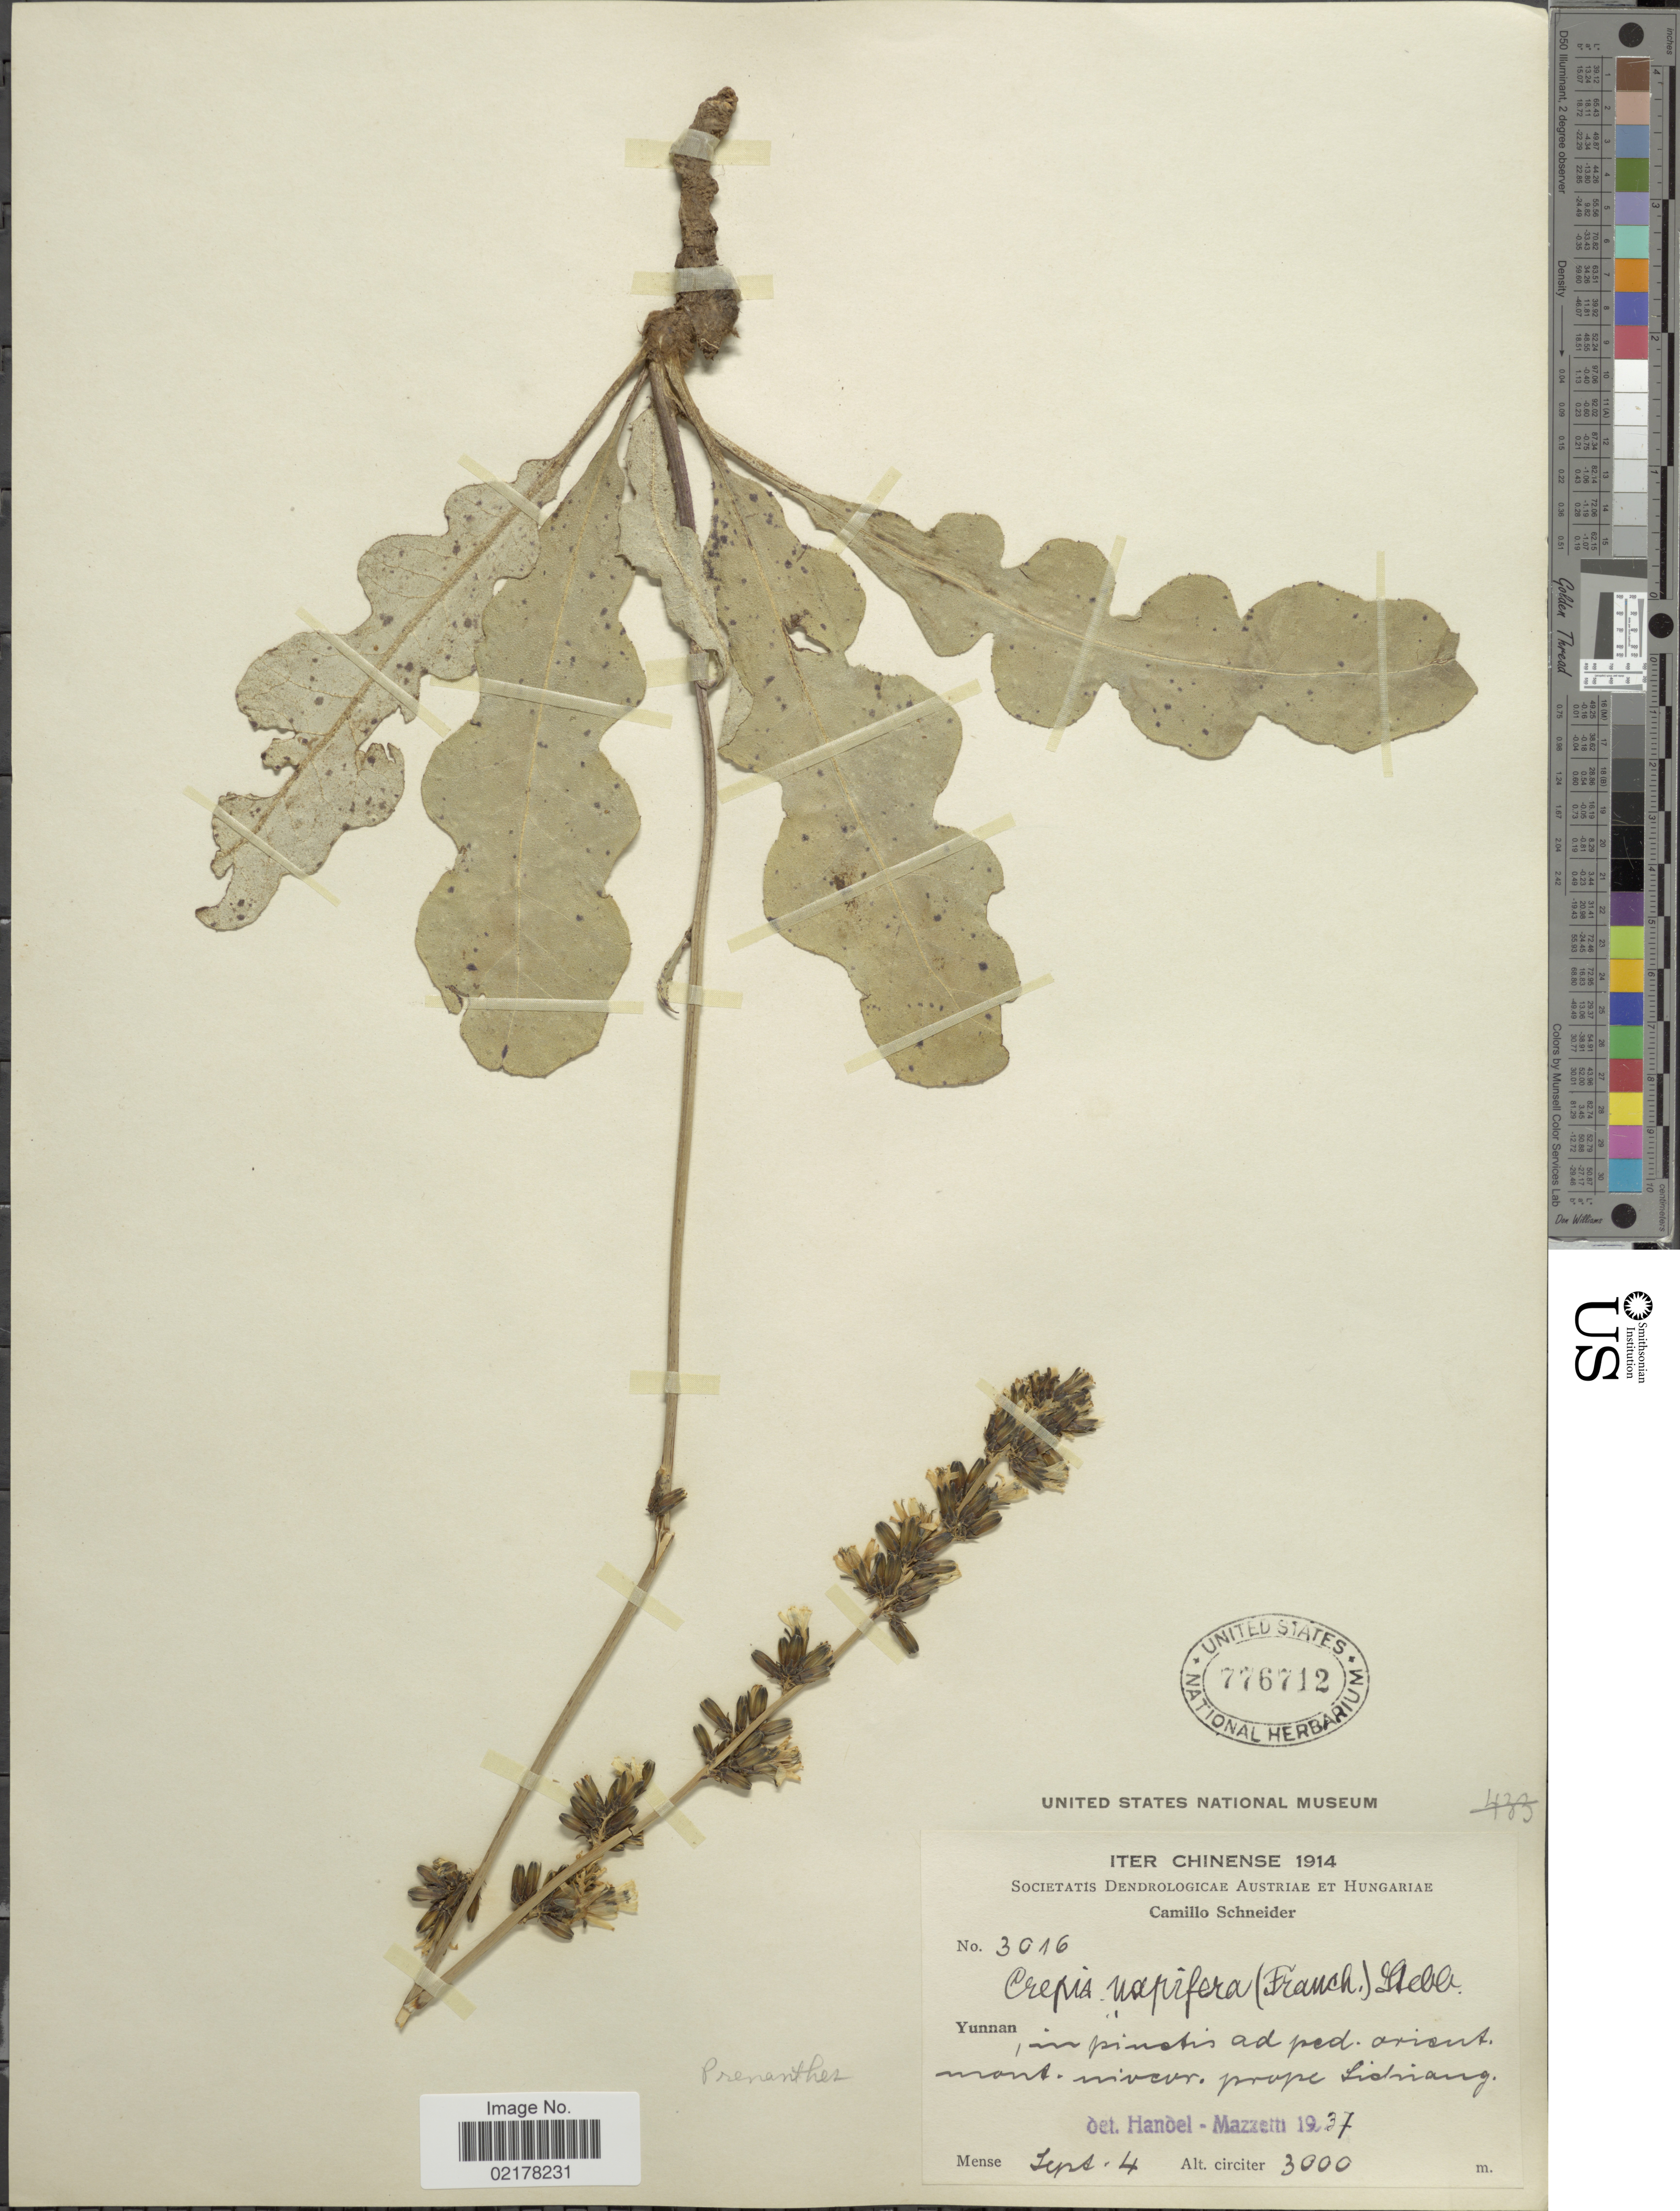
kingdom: Plantae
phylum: Tracheophyta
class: Magnoliopsida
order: Asterales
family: Asteraceae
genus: Crepis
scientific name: Crepis napifera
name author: (Franch.) Babc.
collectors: C. K. Schneider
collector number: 3016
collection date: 1914-09-04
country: China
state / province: Yunnan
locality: Iter Chinense. Yunnan. in pinatis ad ped. orient mont micov prope Sinang [interpreted]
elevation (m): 3000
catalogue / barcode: US 776712